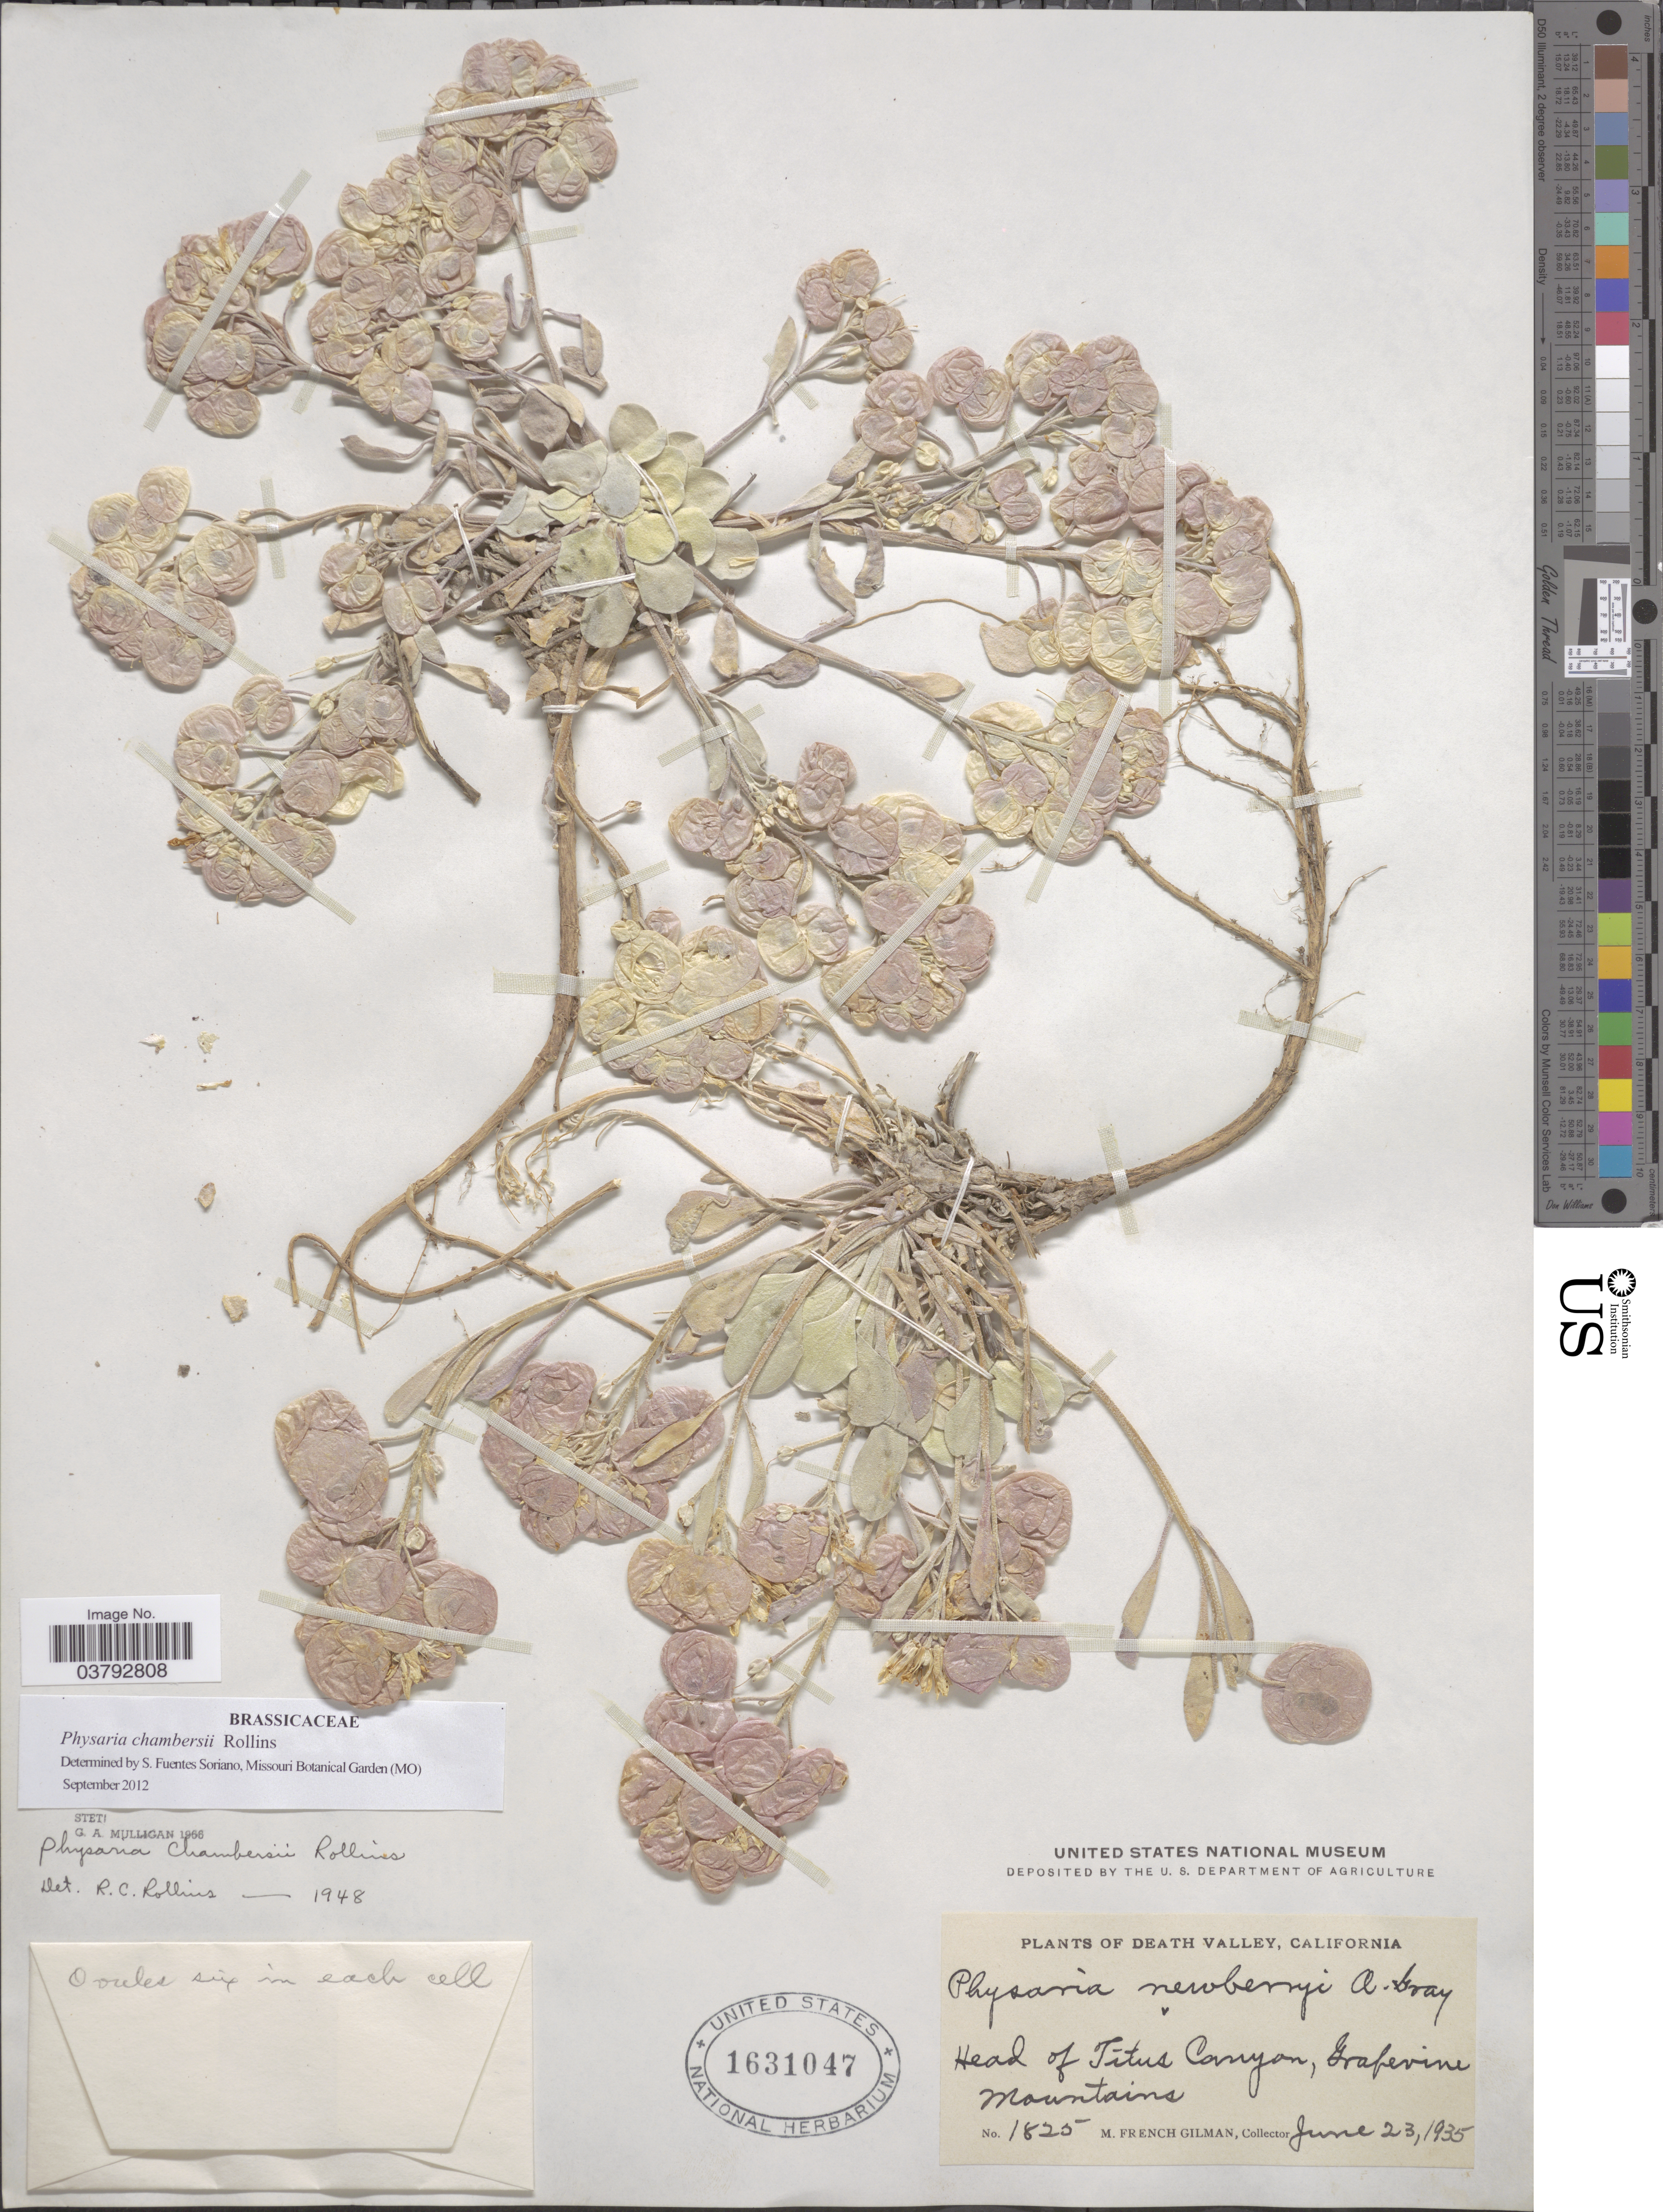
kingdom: Plantae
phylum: Tracheophyta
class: Magnoliopsida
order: Brassicales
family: Brassicaceae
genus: Physaria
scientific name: Physaria chambersii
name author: Rollins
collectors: M. F. Gilman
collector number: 1825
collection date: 1935-06-23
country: United States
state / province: California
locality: Death Valley. Head of Titus Canyon, Grapevine Mountains.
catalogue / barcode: US 1631047